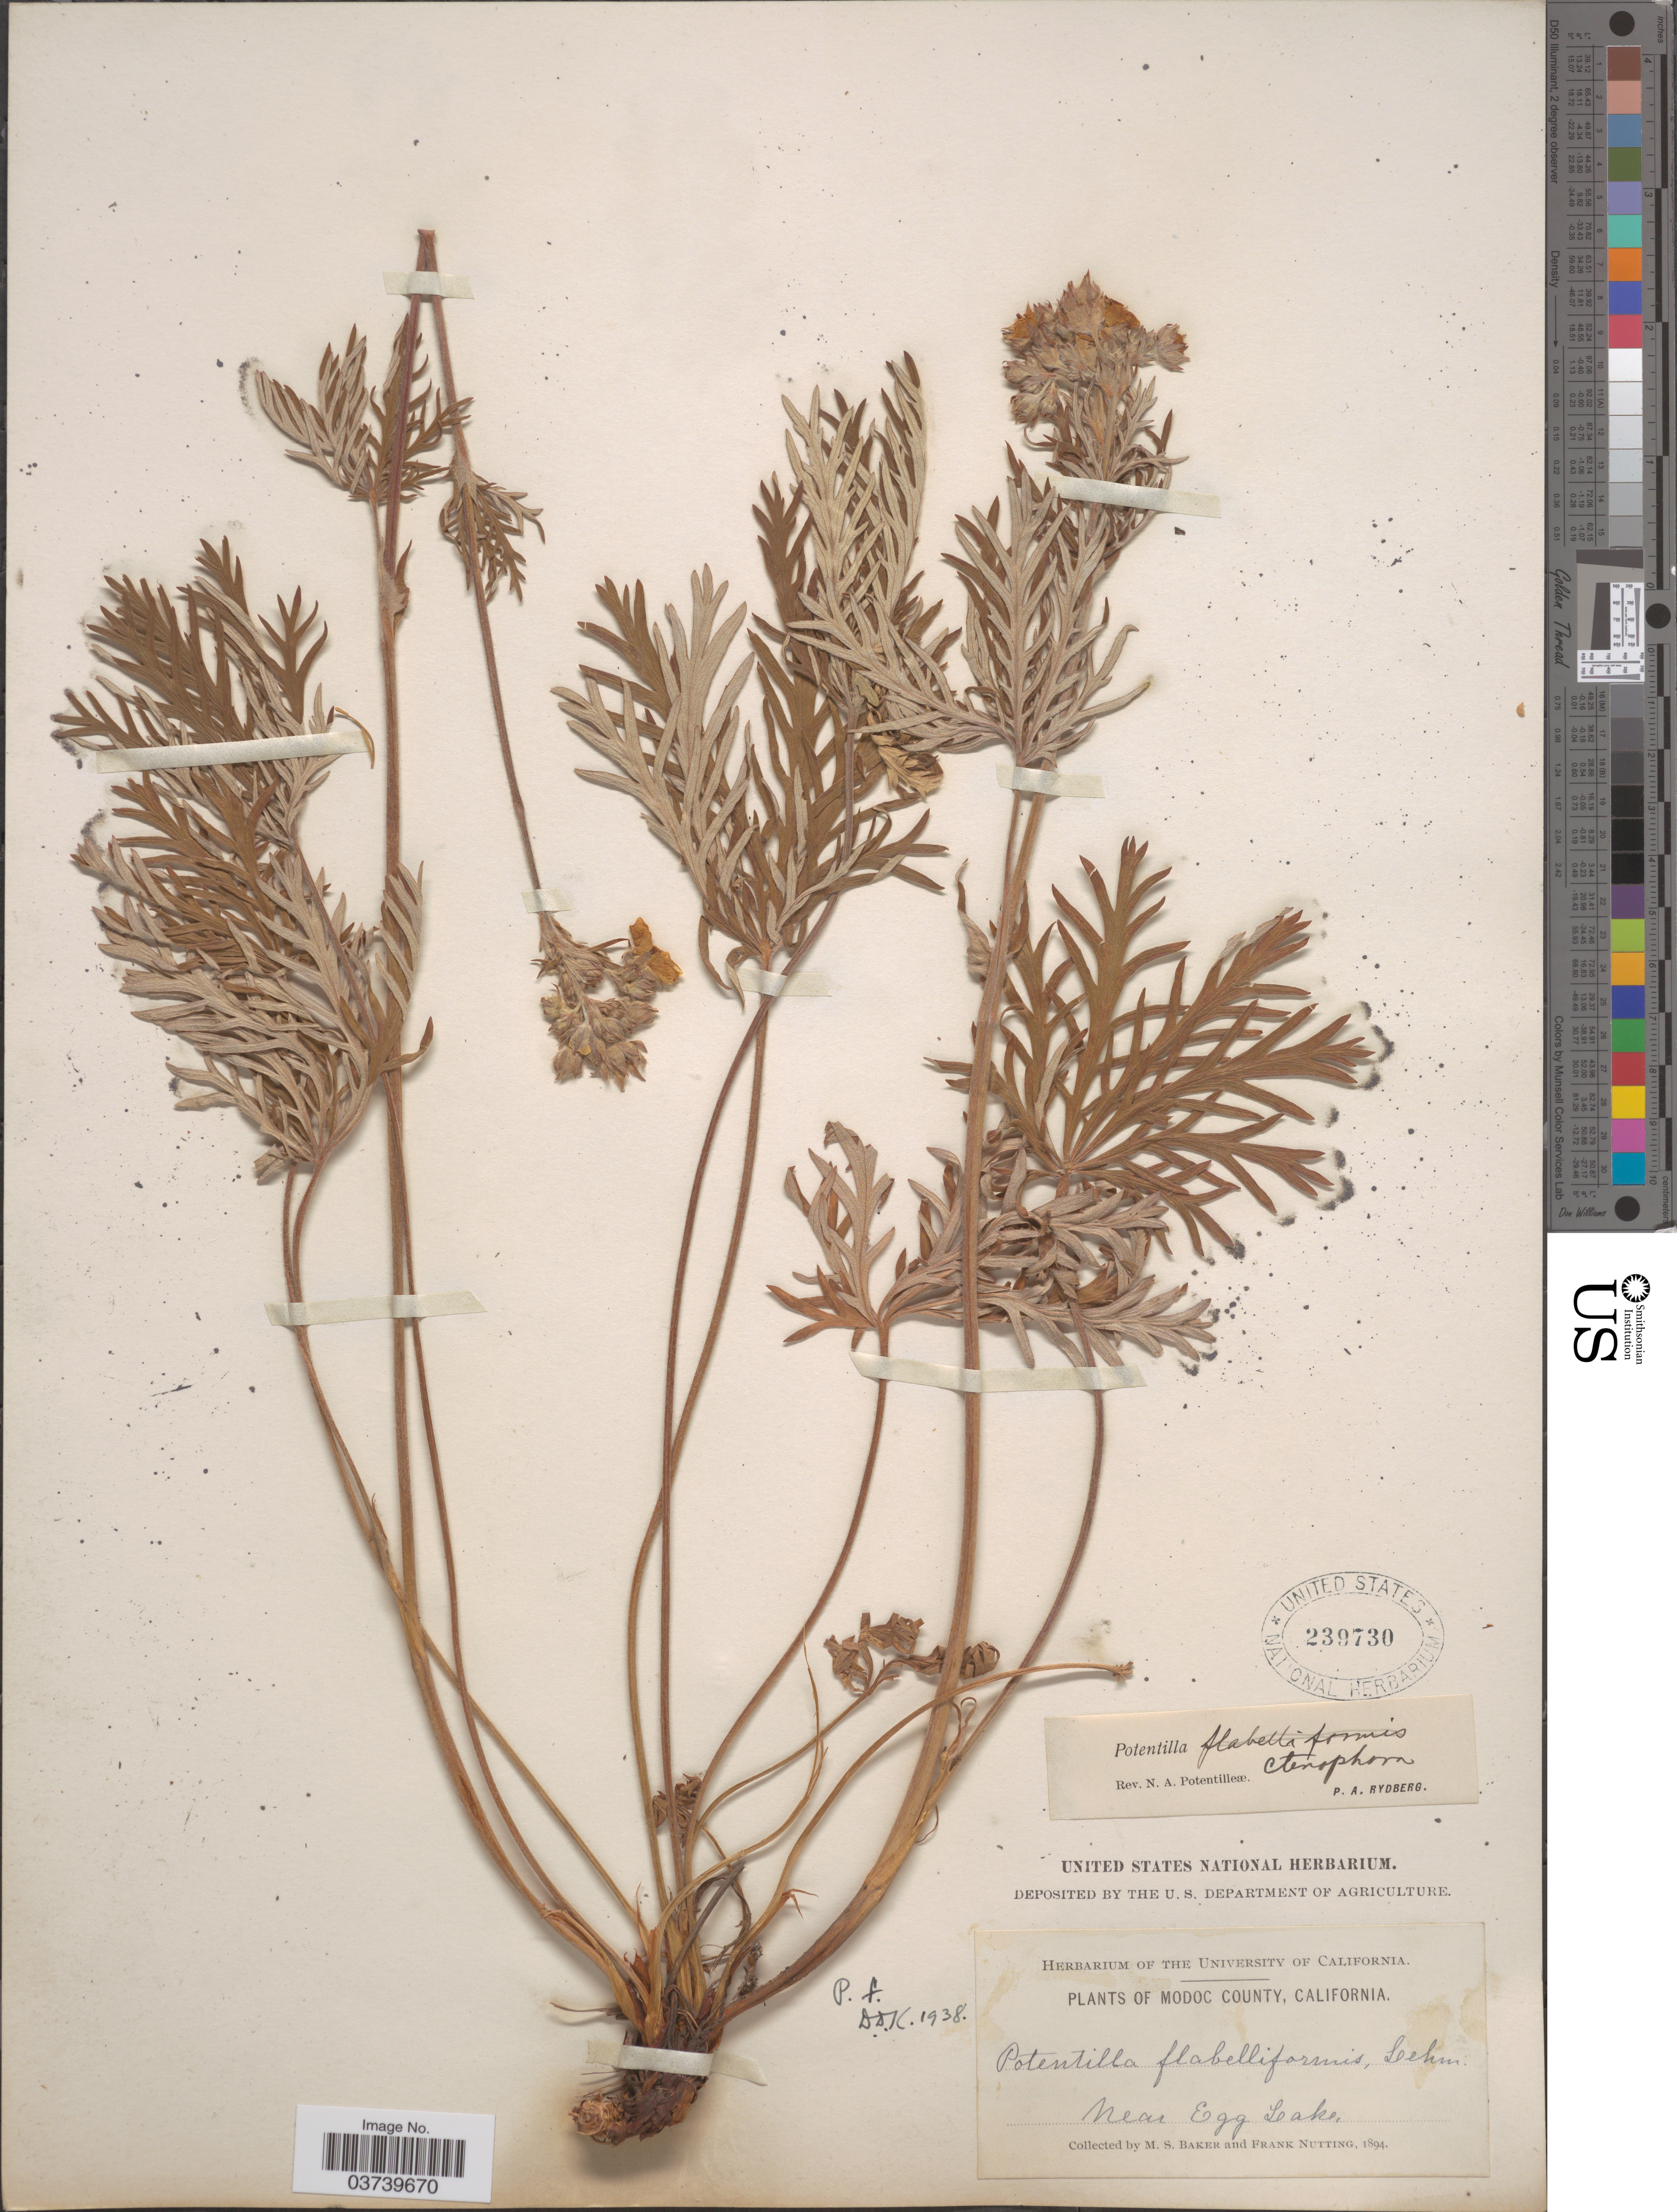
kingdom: Plantae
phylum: Tracheophyta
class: Magnoliopsida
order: Rosales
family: Rosaceae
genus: Potentilla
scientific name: Potentilla gracilis var. flabelliformis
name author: (Lehm.) Nutt.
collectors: M. S. Baker & F. Nutting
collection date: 1894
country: United States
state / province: California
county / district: Modoc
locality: Modoc County. Near Egg Lake.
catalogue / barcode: US 239730